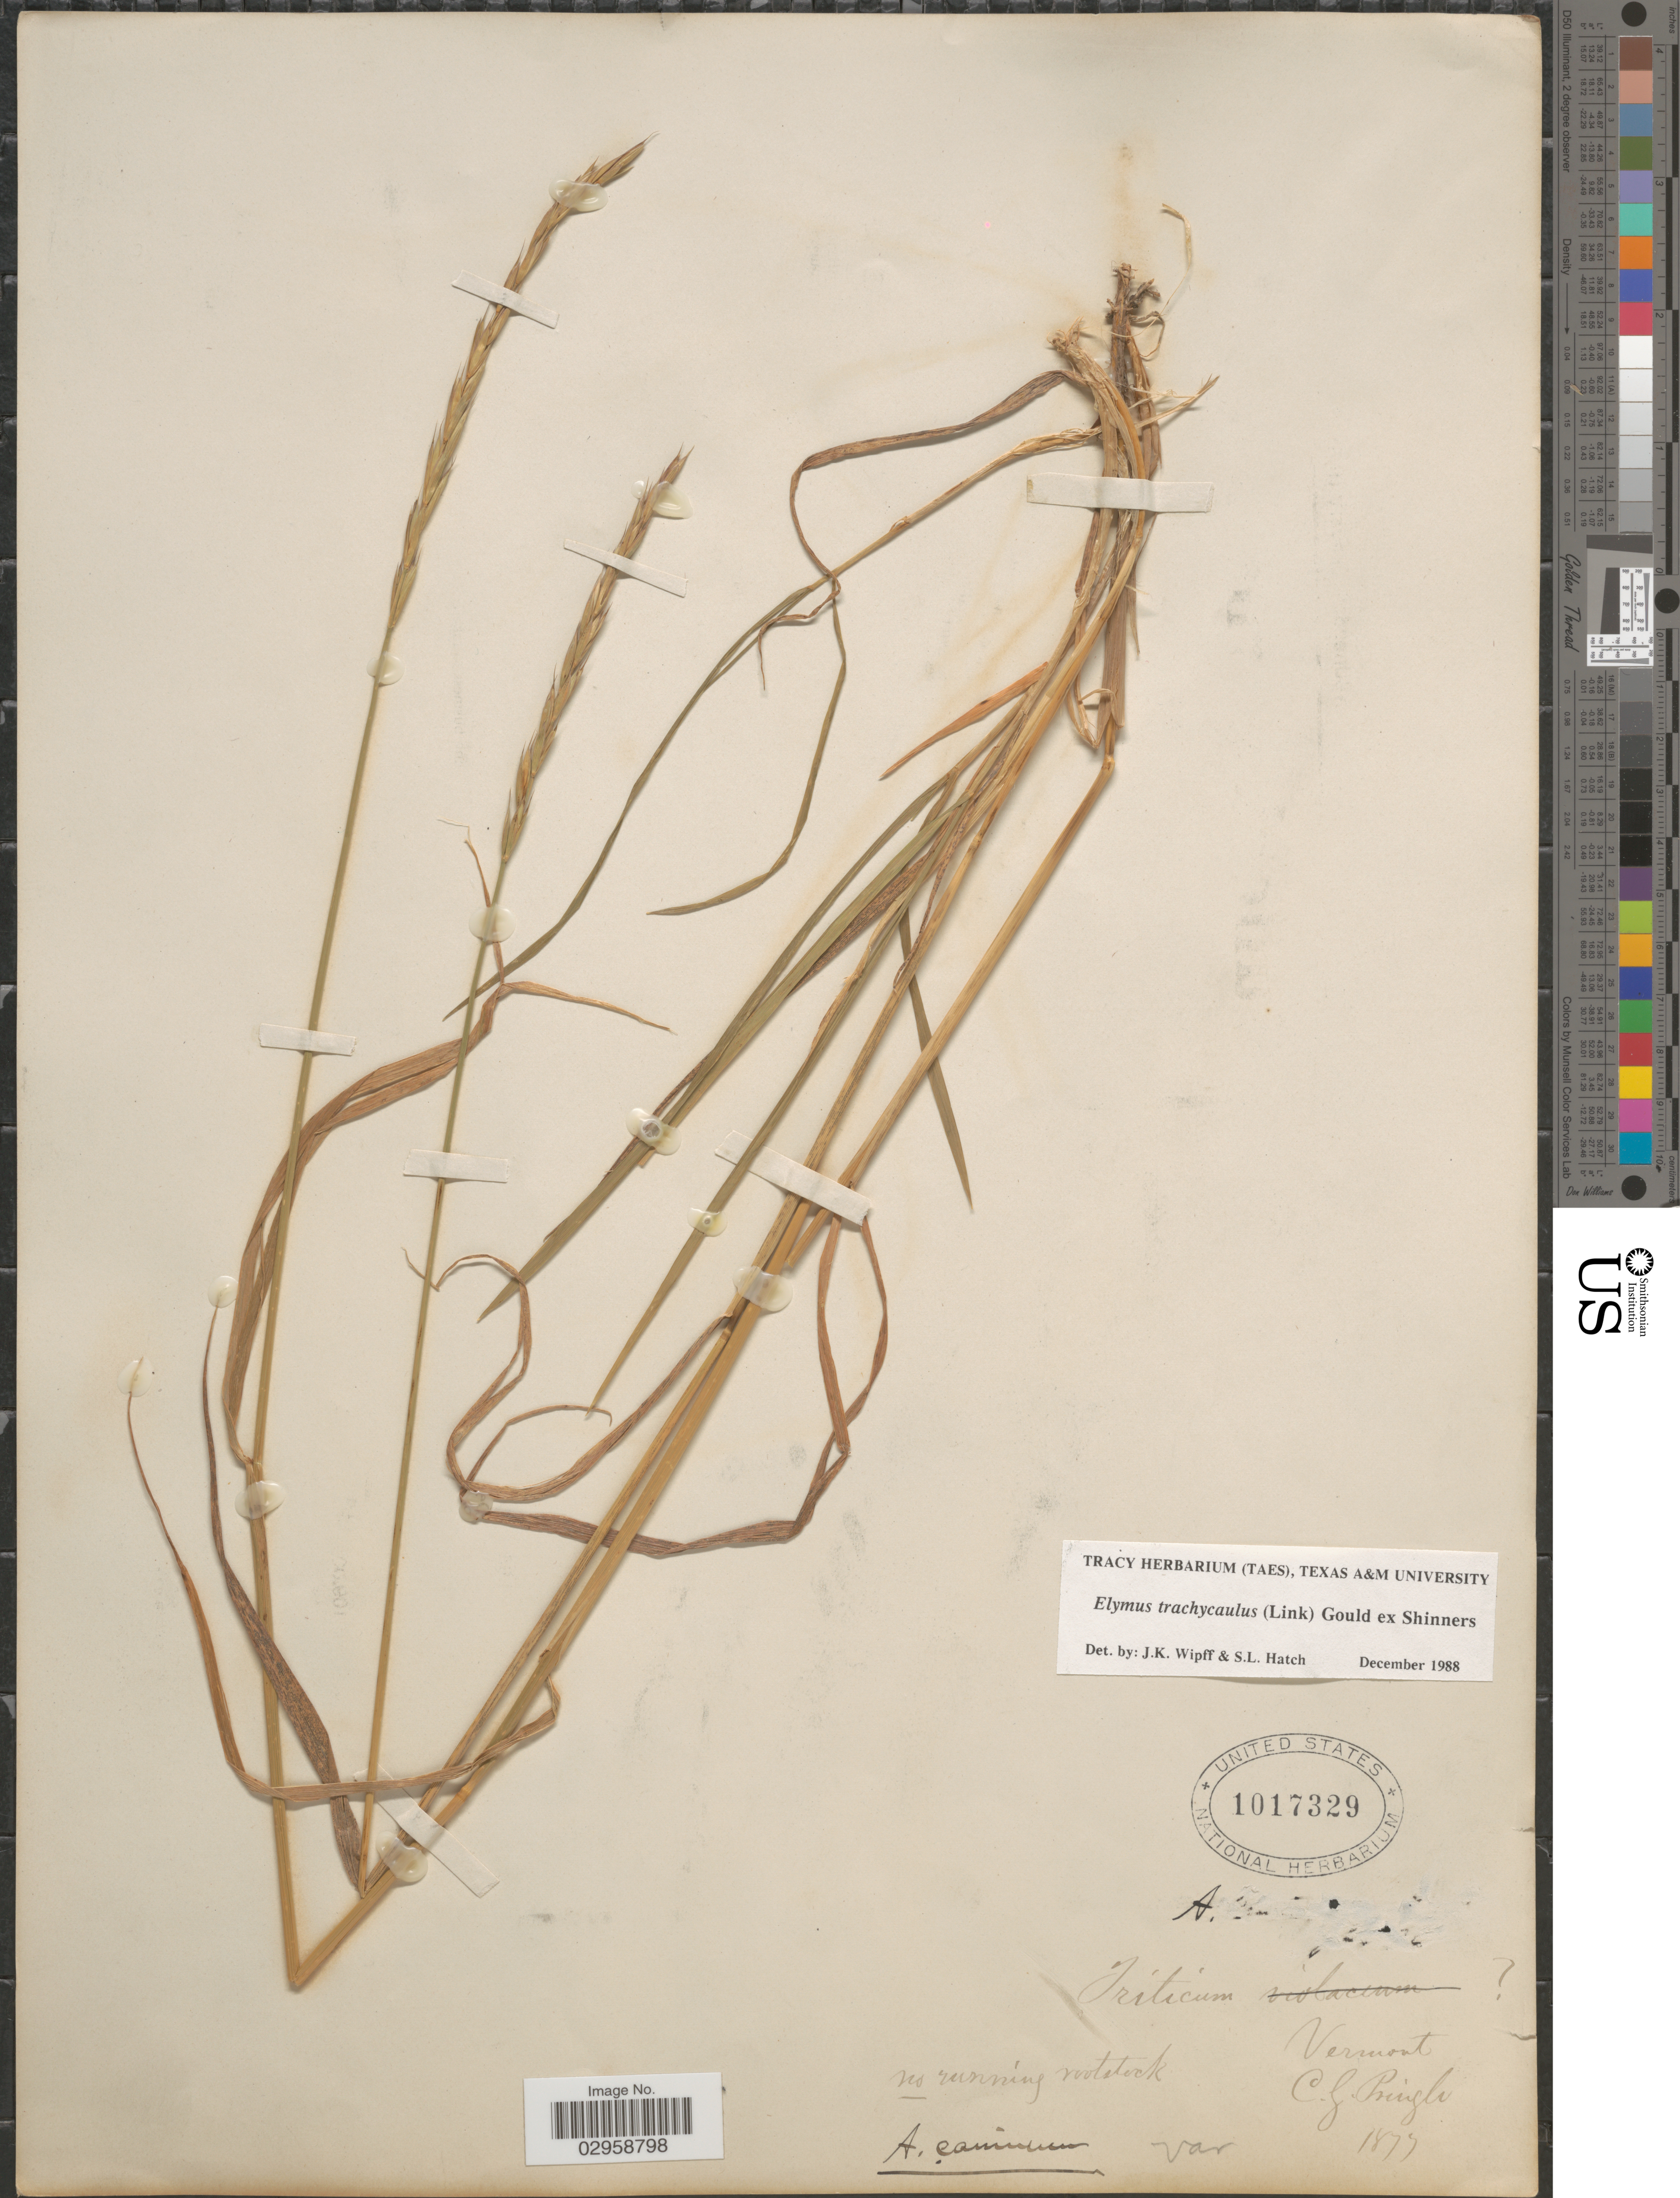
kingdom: Plantae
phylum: Tracheophyta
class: Liliopsida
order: Poales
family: Poaceae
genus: Elymus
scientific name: Elymus trachycaulus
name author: (Link) Gould ex Shinners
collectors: C. G. Pringle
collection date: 1877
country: United States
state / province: Vermont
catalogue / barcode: US 1017329